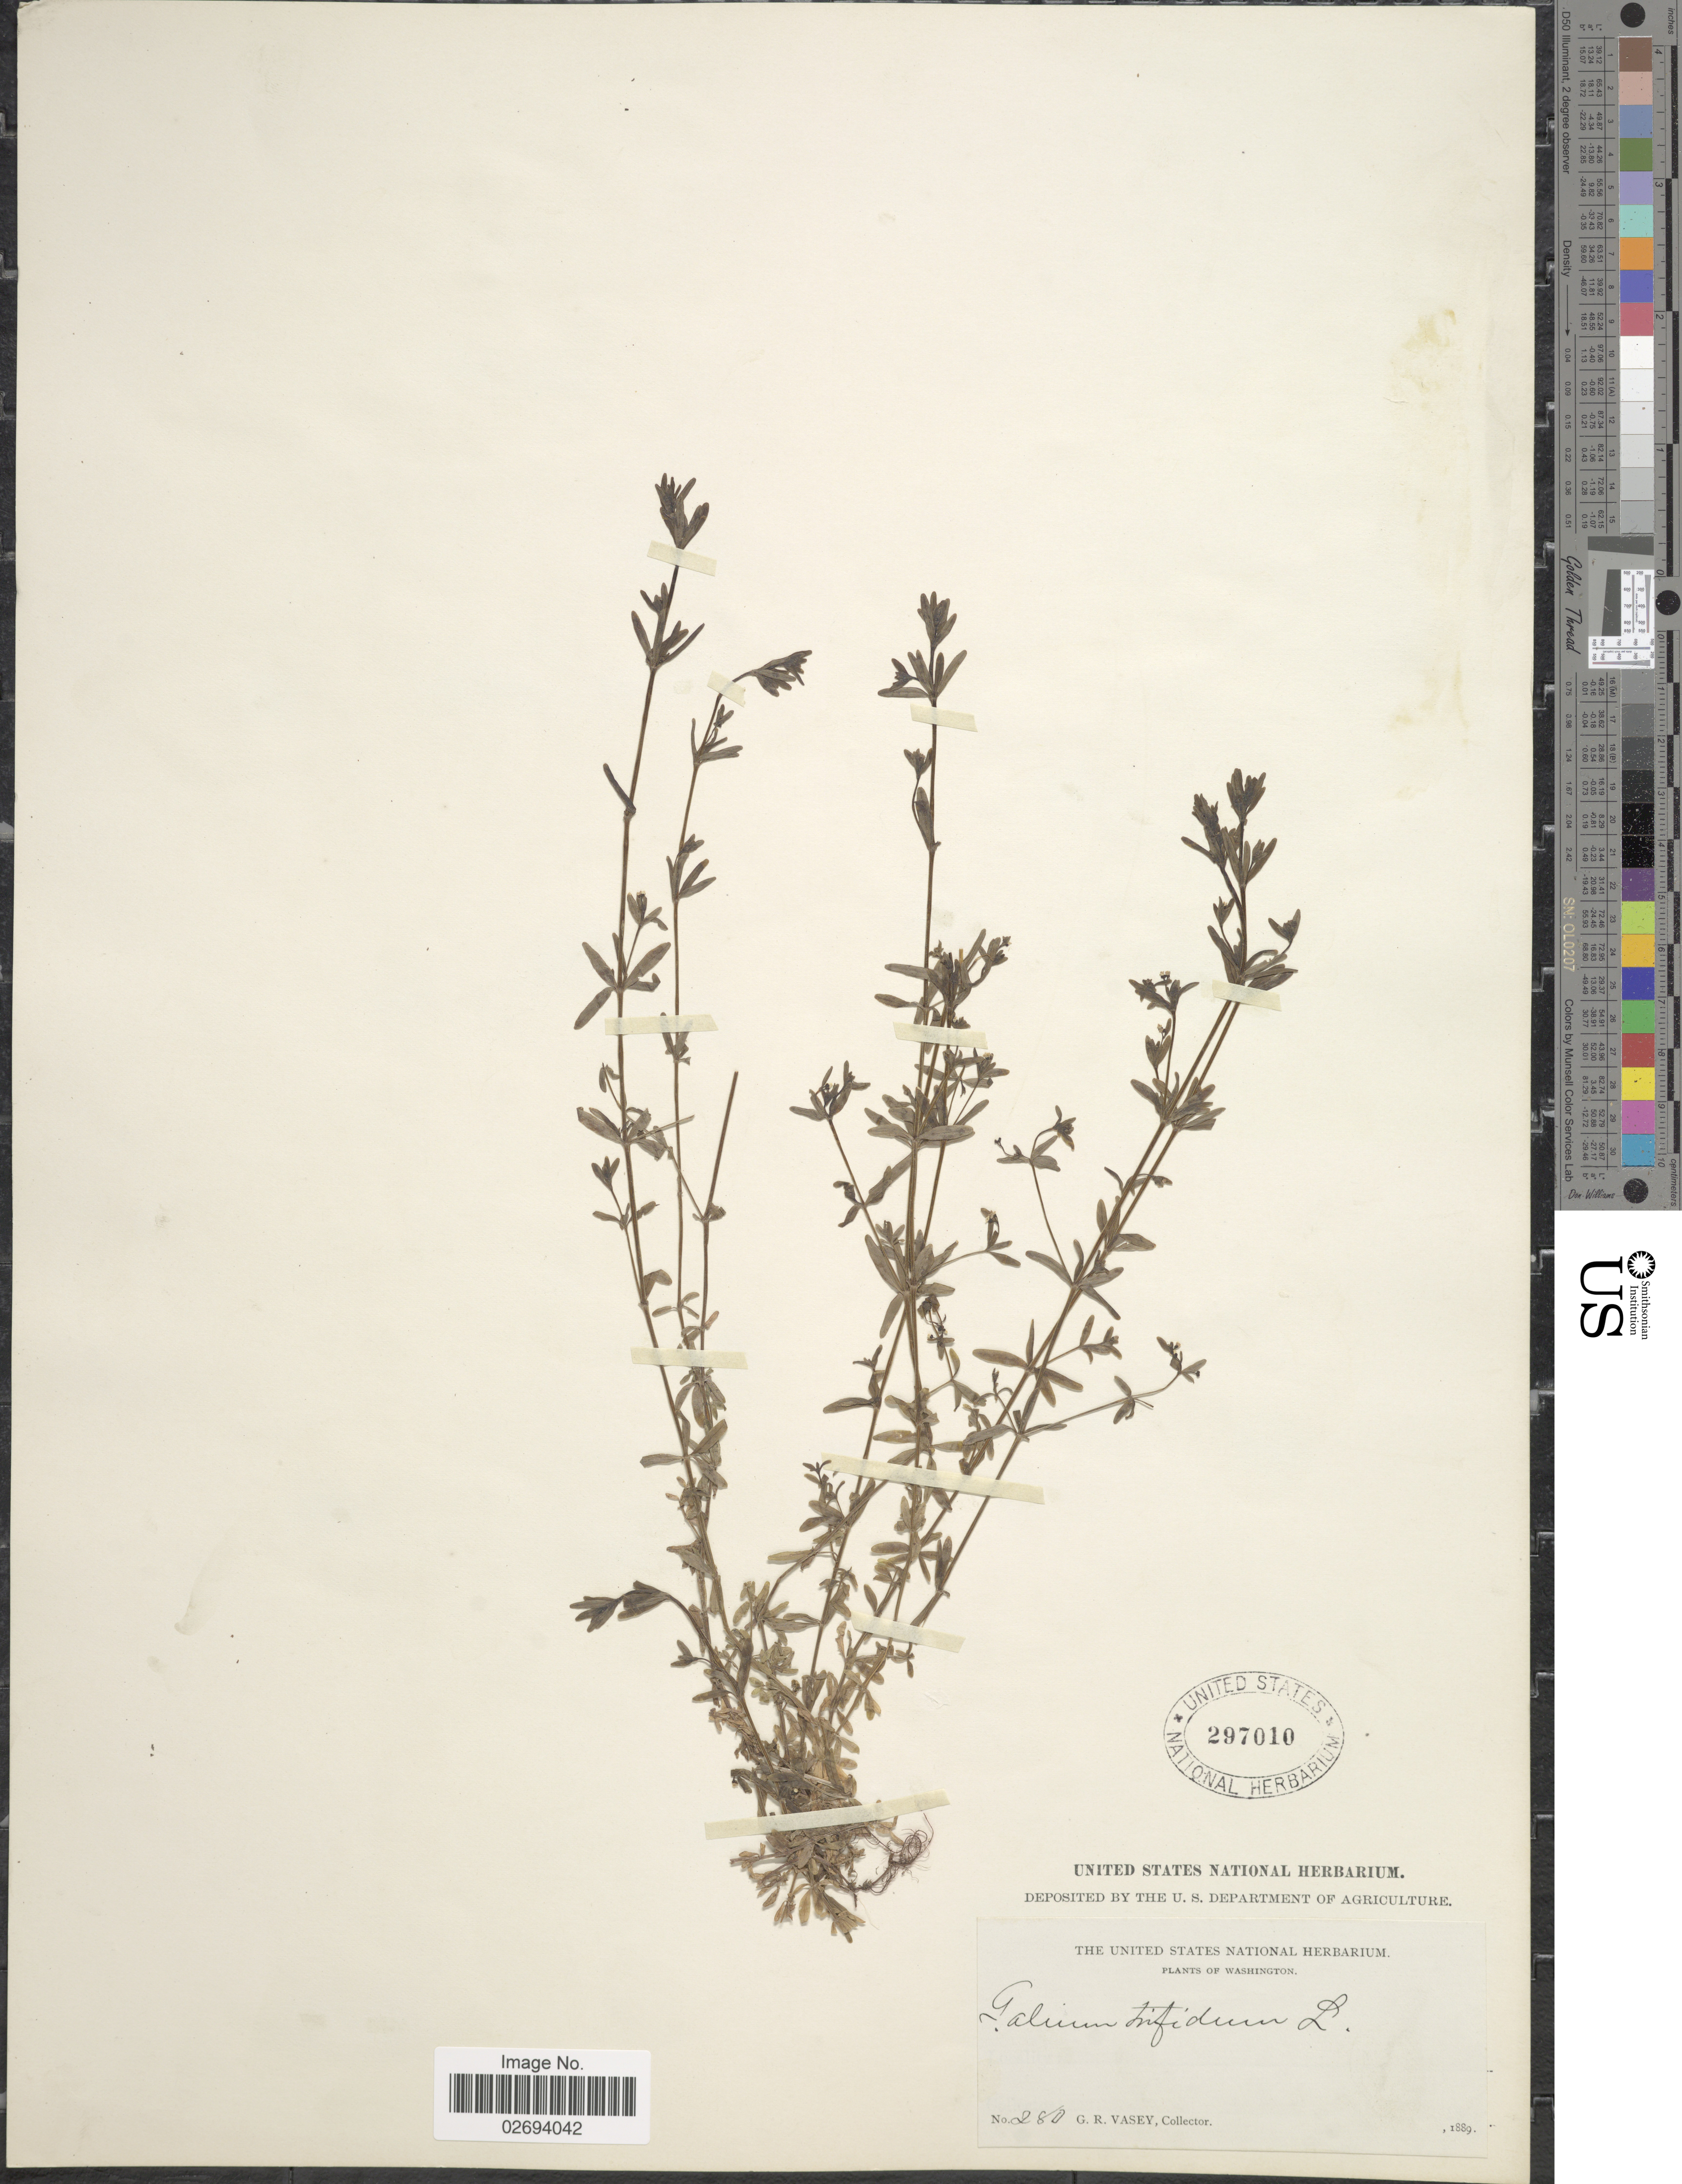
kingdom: Plantae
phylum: Tracheophyta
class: Magnoliopsida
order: Gentianales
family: Rubiaceae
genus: Galium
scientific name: Galium trifidum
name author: L.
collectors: G. R. Vasey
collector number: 280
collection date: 1889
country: United States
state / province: Washington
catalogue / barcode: US 297010